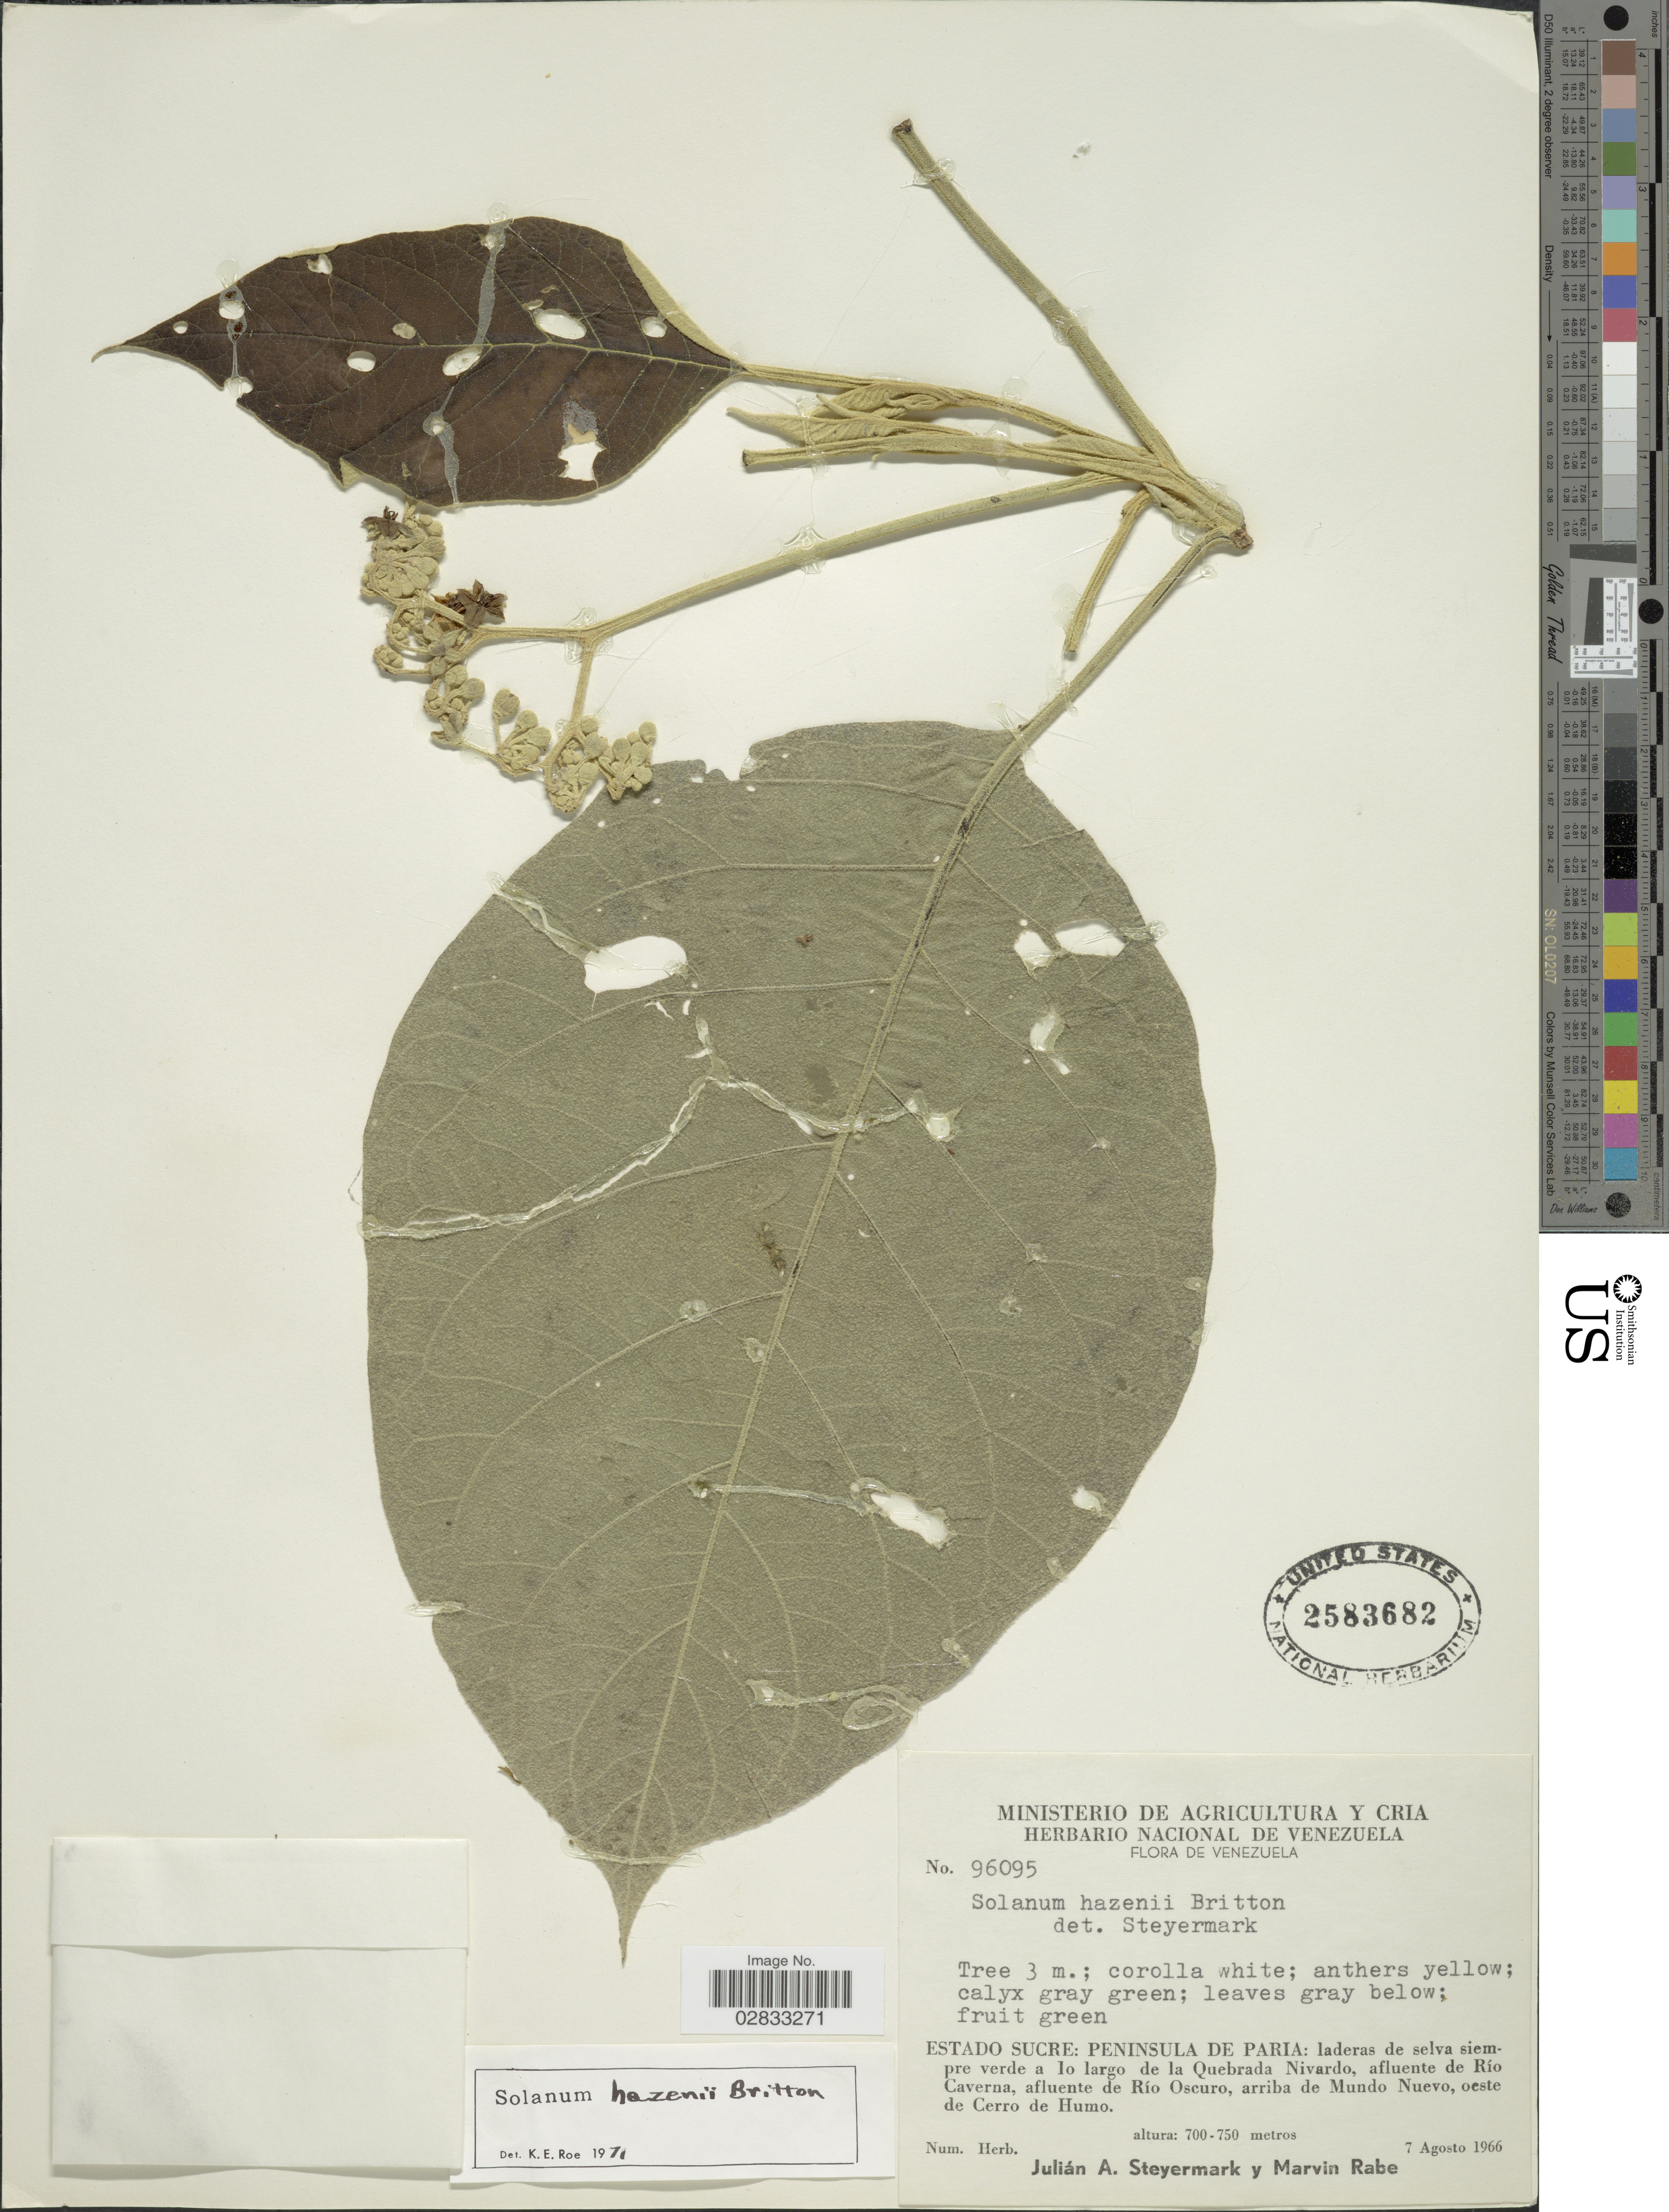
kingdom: Plantae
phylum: Tracheophyta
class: Magnoliopsida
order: Solanales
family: Solanaceae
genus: Solanum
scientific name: Solanum hazenii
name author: Britton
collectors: J. Steyermark & M. Rabe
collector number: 96095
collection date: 1966-08-07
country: Venezuela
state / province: Sucre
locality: Estado Sucre: Peninsula de Paria: laderas de selva siempre verde a lo largo de la Quebrada Nivardo, afluente de Río Caverna, afluente de Río Oscuro, arriba de Mundo Nuevo, oeste de Cerro de Humo.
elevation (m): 700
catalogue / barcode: US 2583682